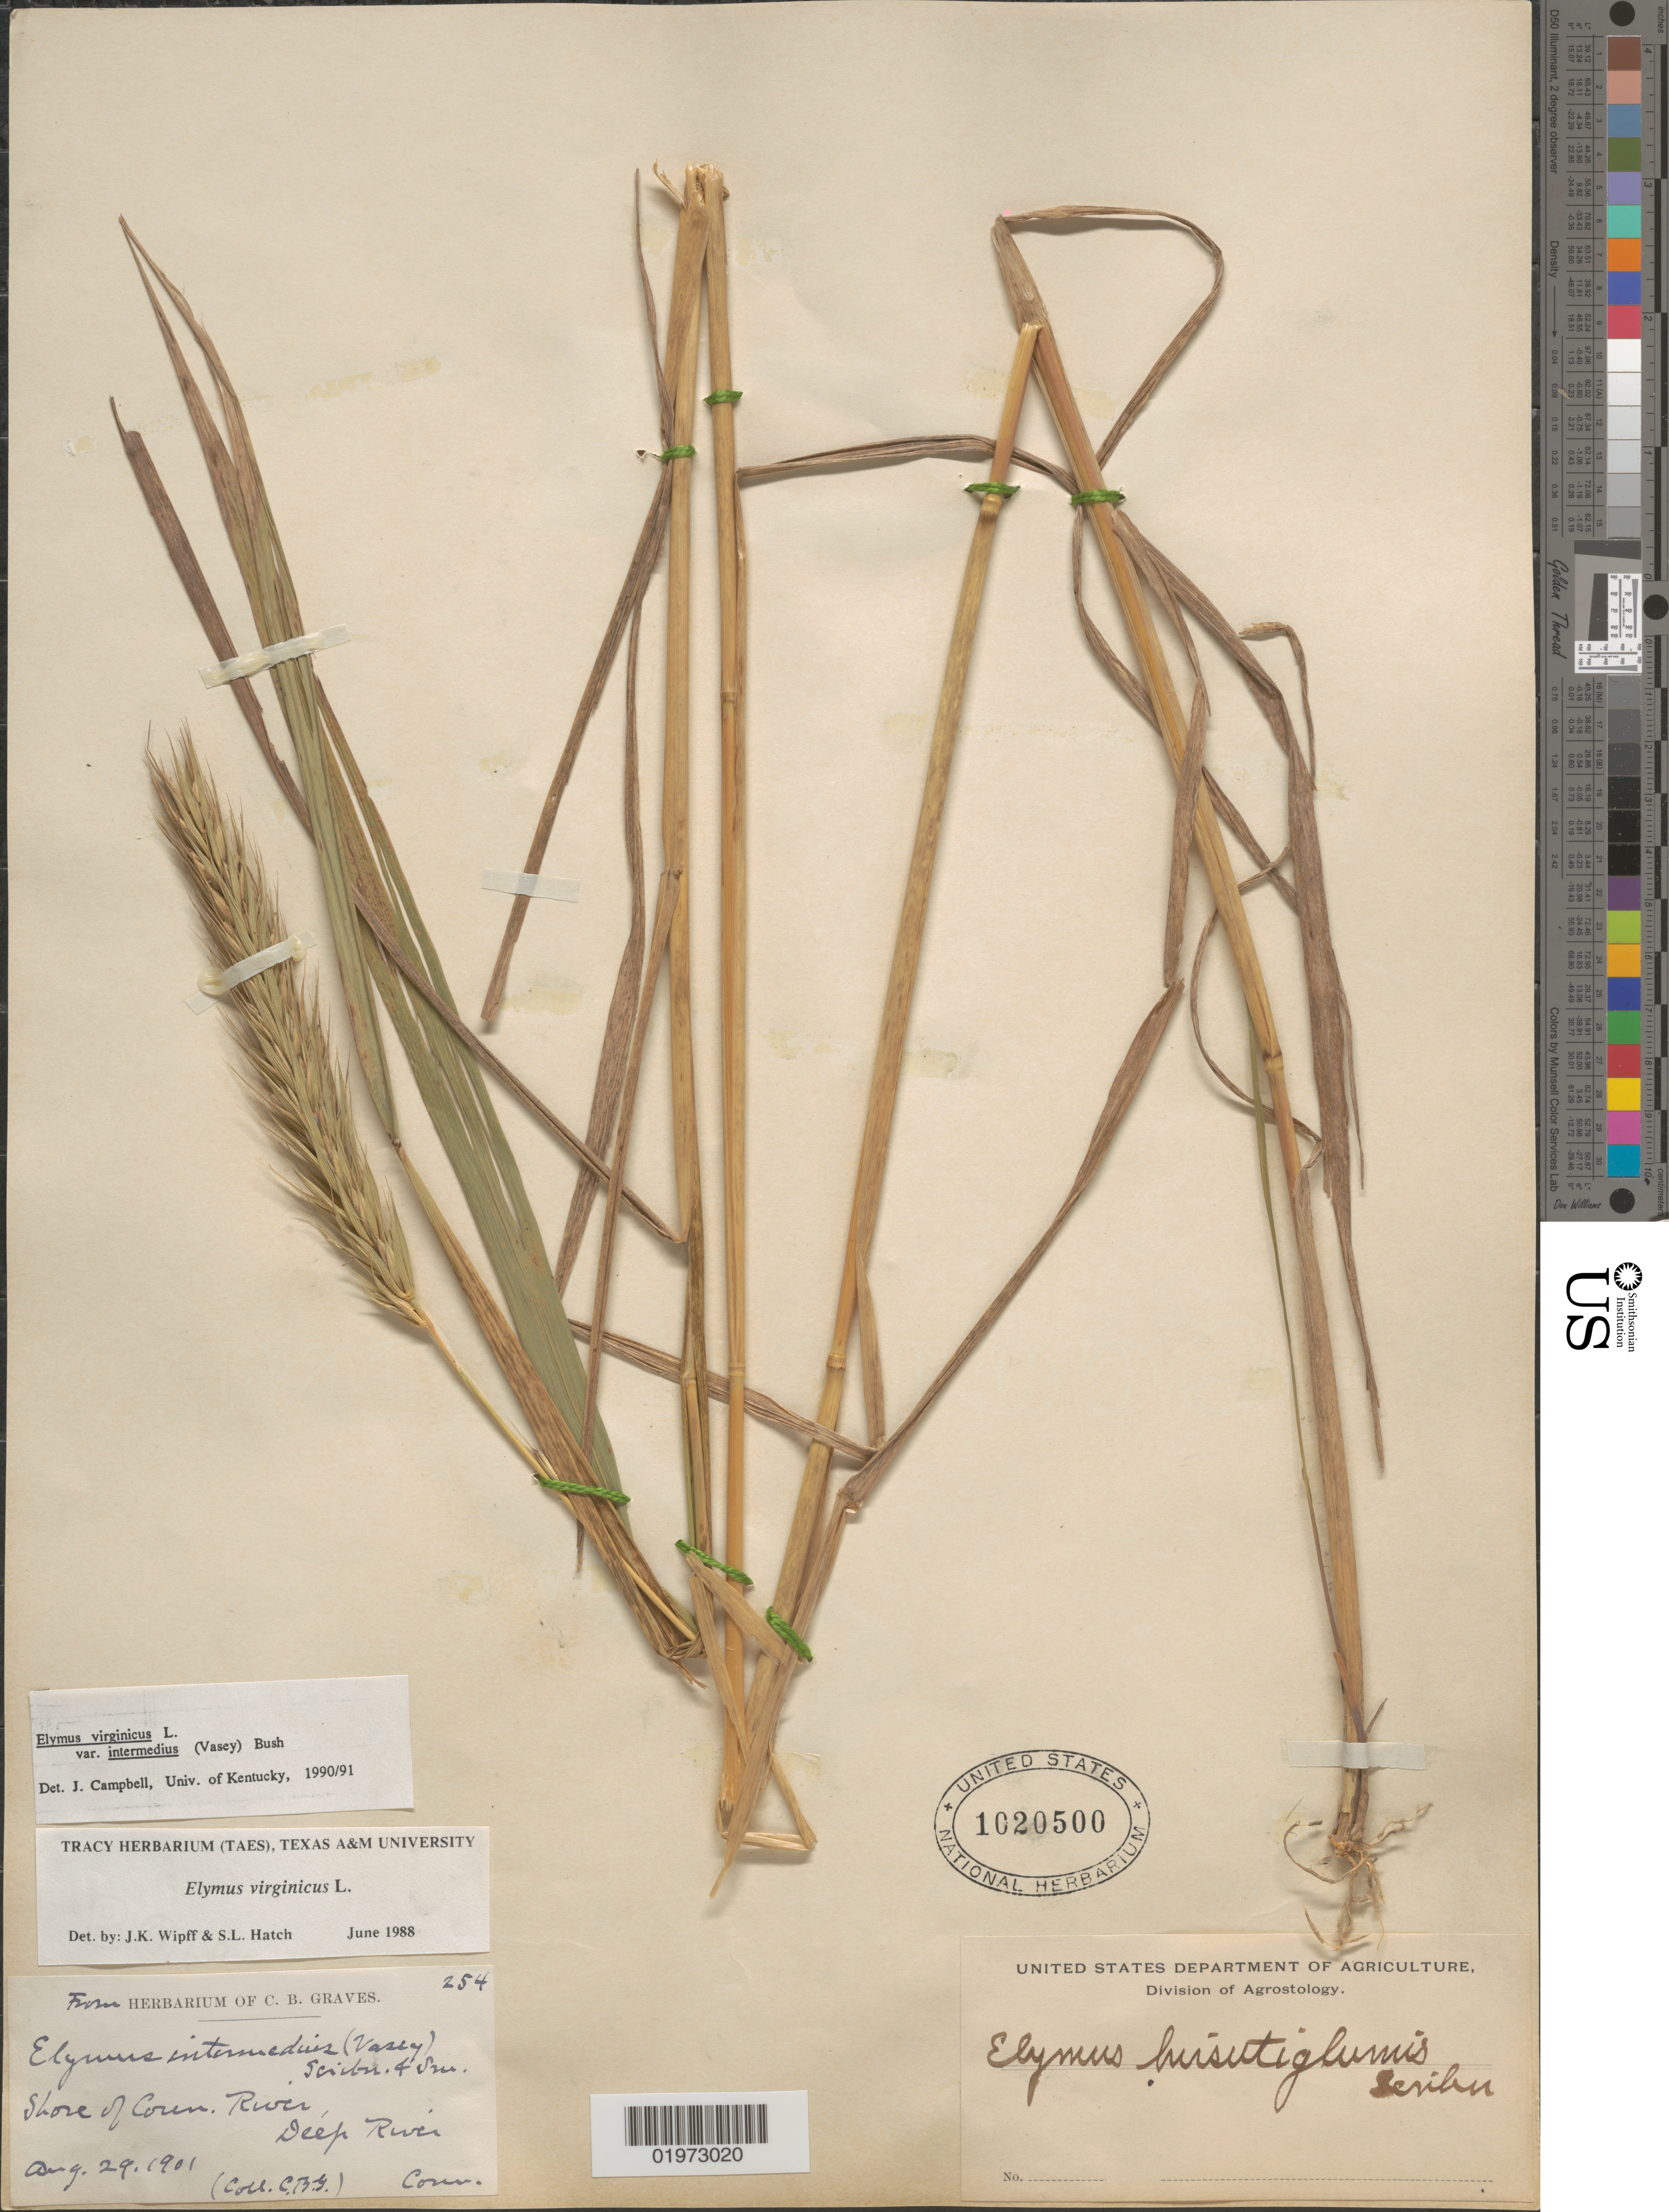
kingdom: Plantae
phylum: Tracheophyta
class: Liliopsida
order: Poales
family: Poaceae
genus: Elymus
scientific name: Elymus virginicus var. intermedius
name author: L.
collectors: C. Graves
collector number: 254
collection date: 1901-08-29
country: United States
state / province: Connecticut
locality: Shore of Conn. River, Deep River.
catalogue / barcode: US 1020500